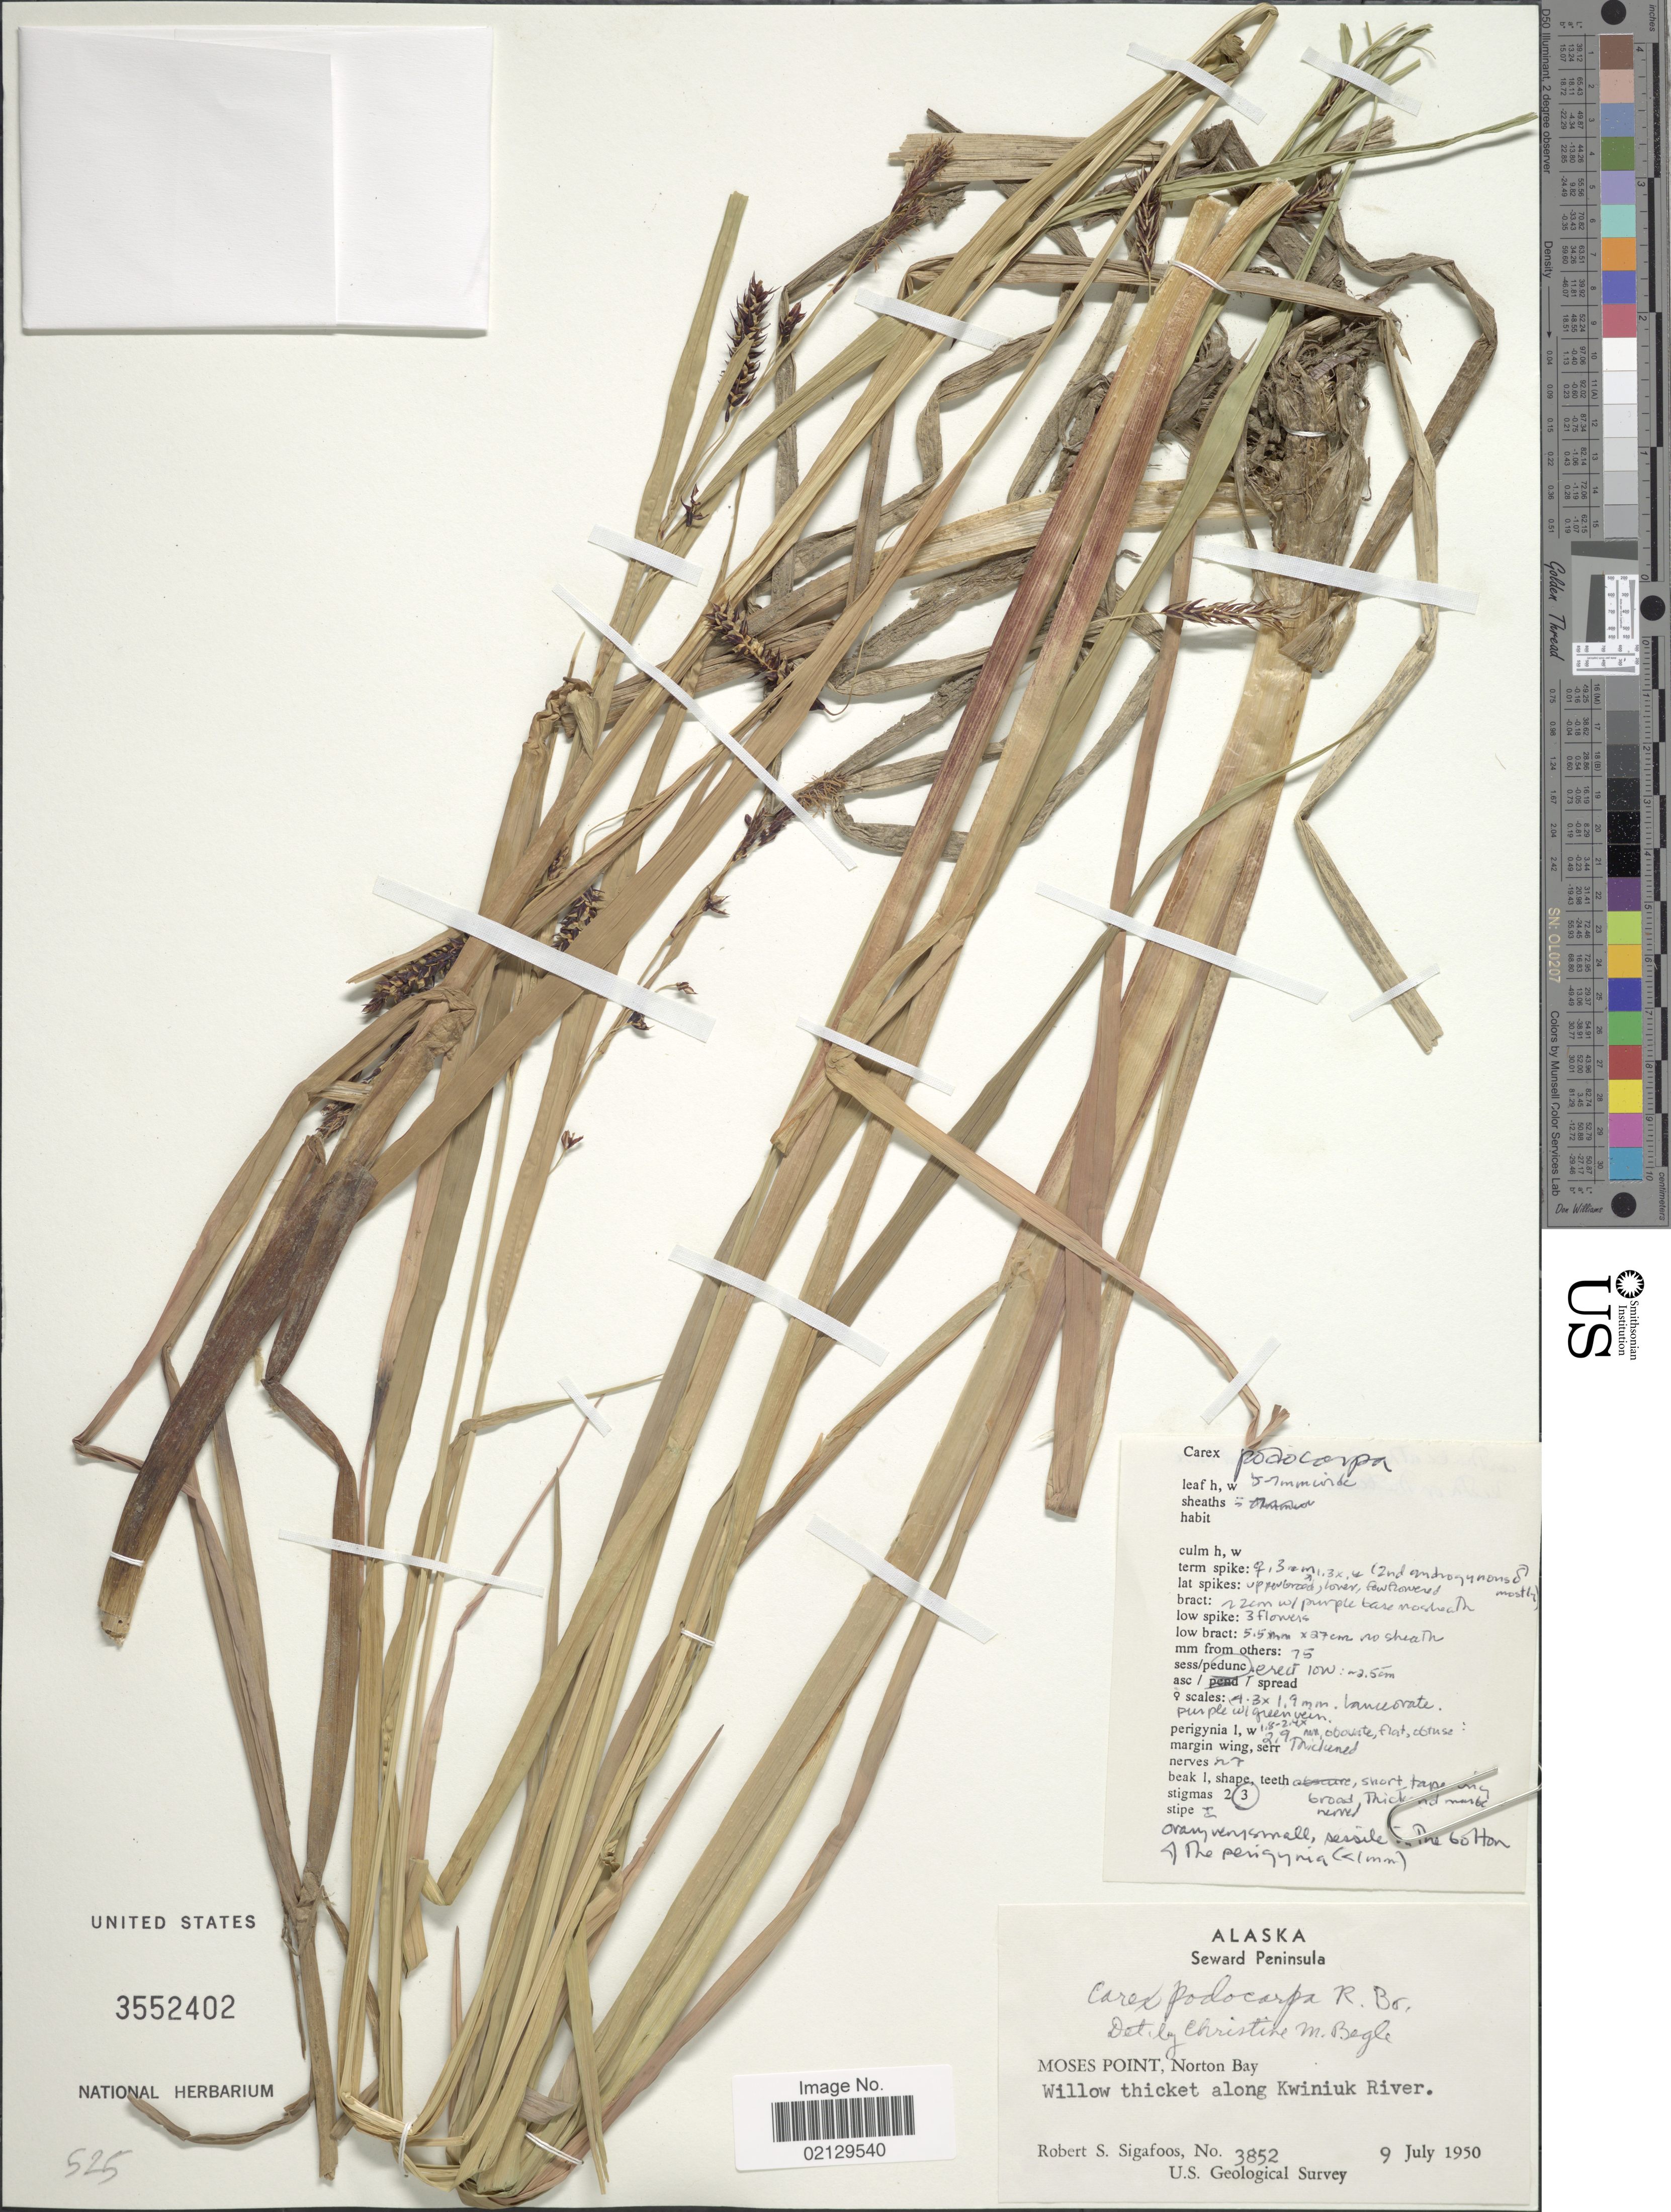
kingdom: Plantae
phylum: Tracheophyta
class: Liliopsida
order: Poales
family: Cyperaceae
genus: Carex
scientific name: Carex podocarpa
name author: R. Br.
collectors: R. Sigafoos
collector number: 3852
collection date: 1950-07-09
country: United States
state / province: Alaska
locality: Seward Peninsula, Moses Point, Norton Bay, Willow thicket along Kwiniuk River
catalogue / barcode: US 3552402